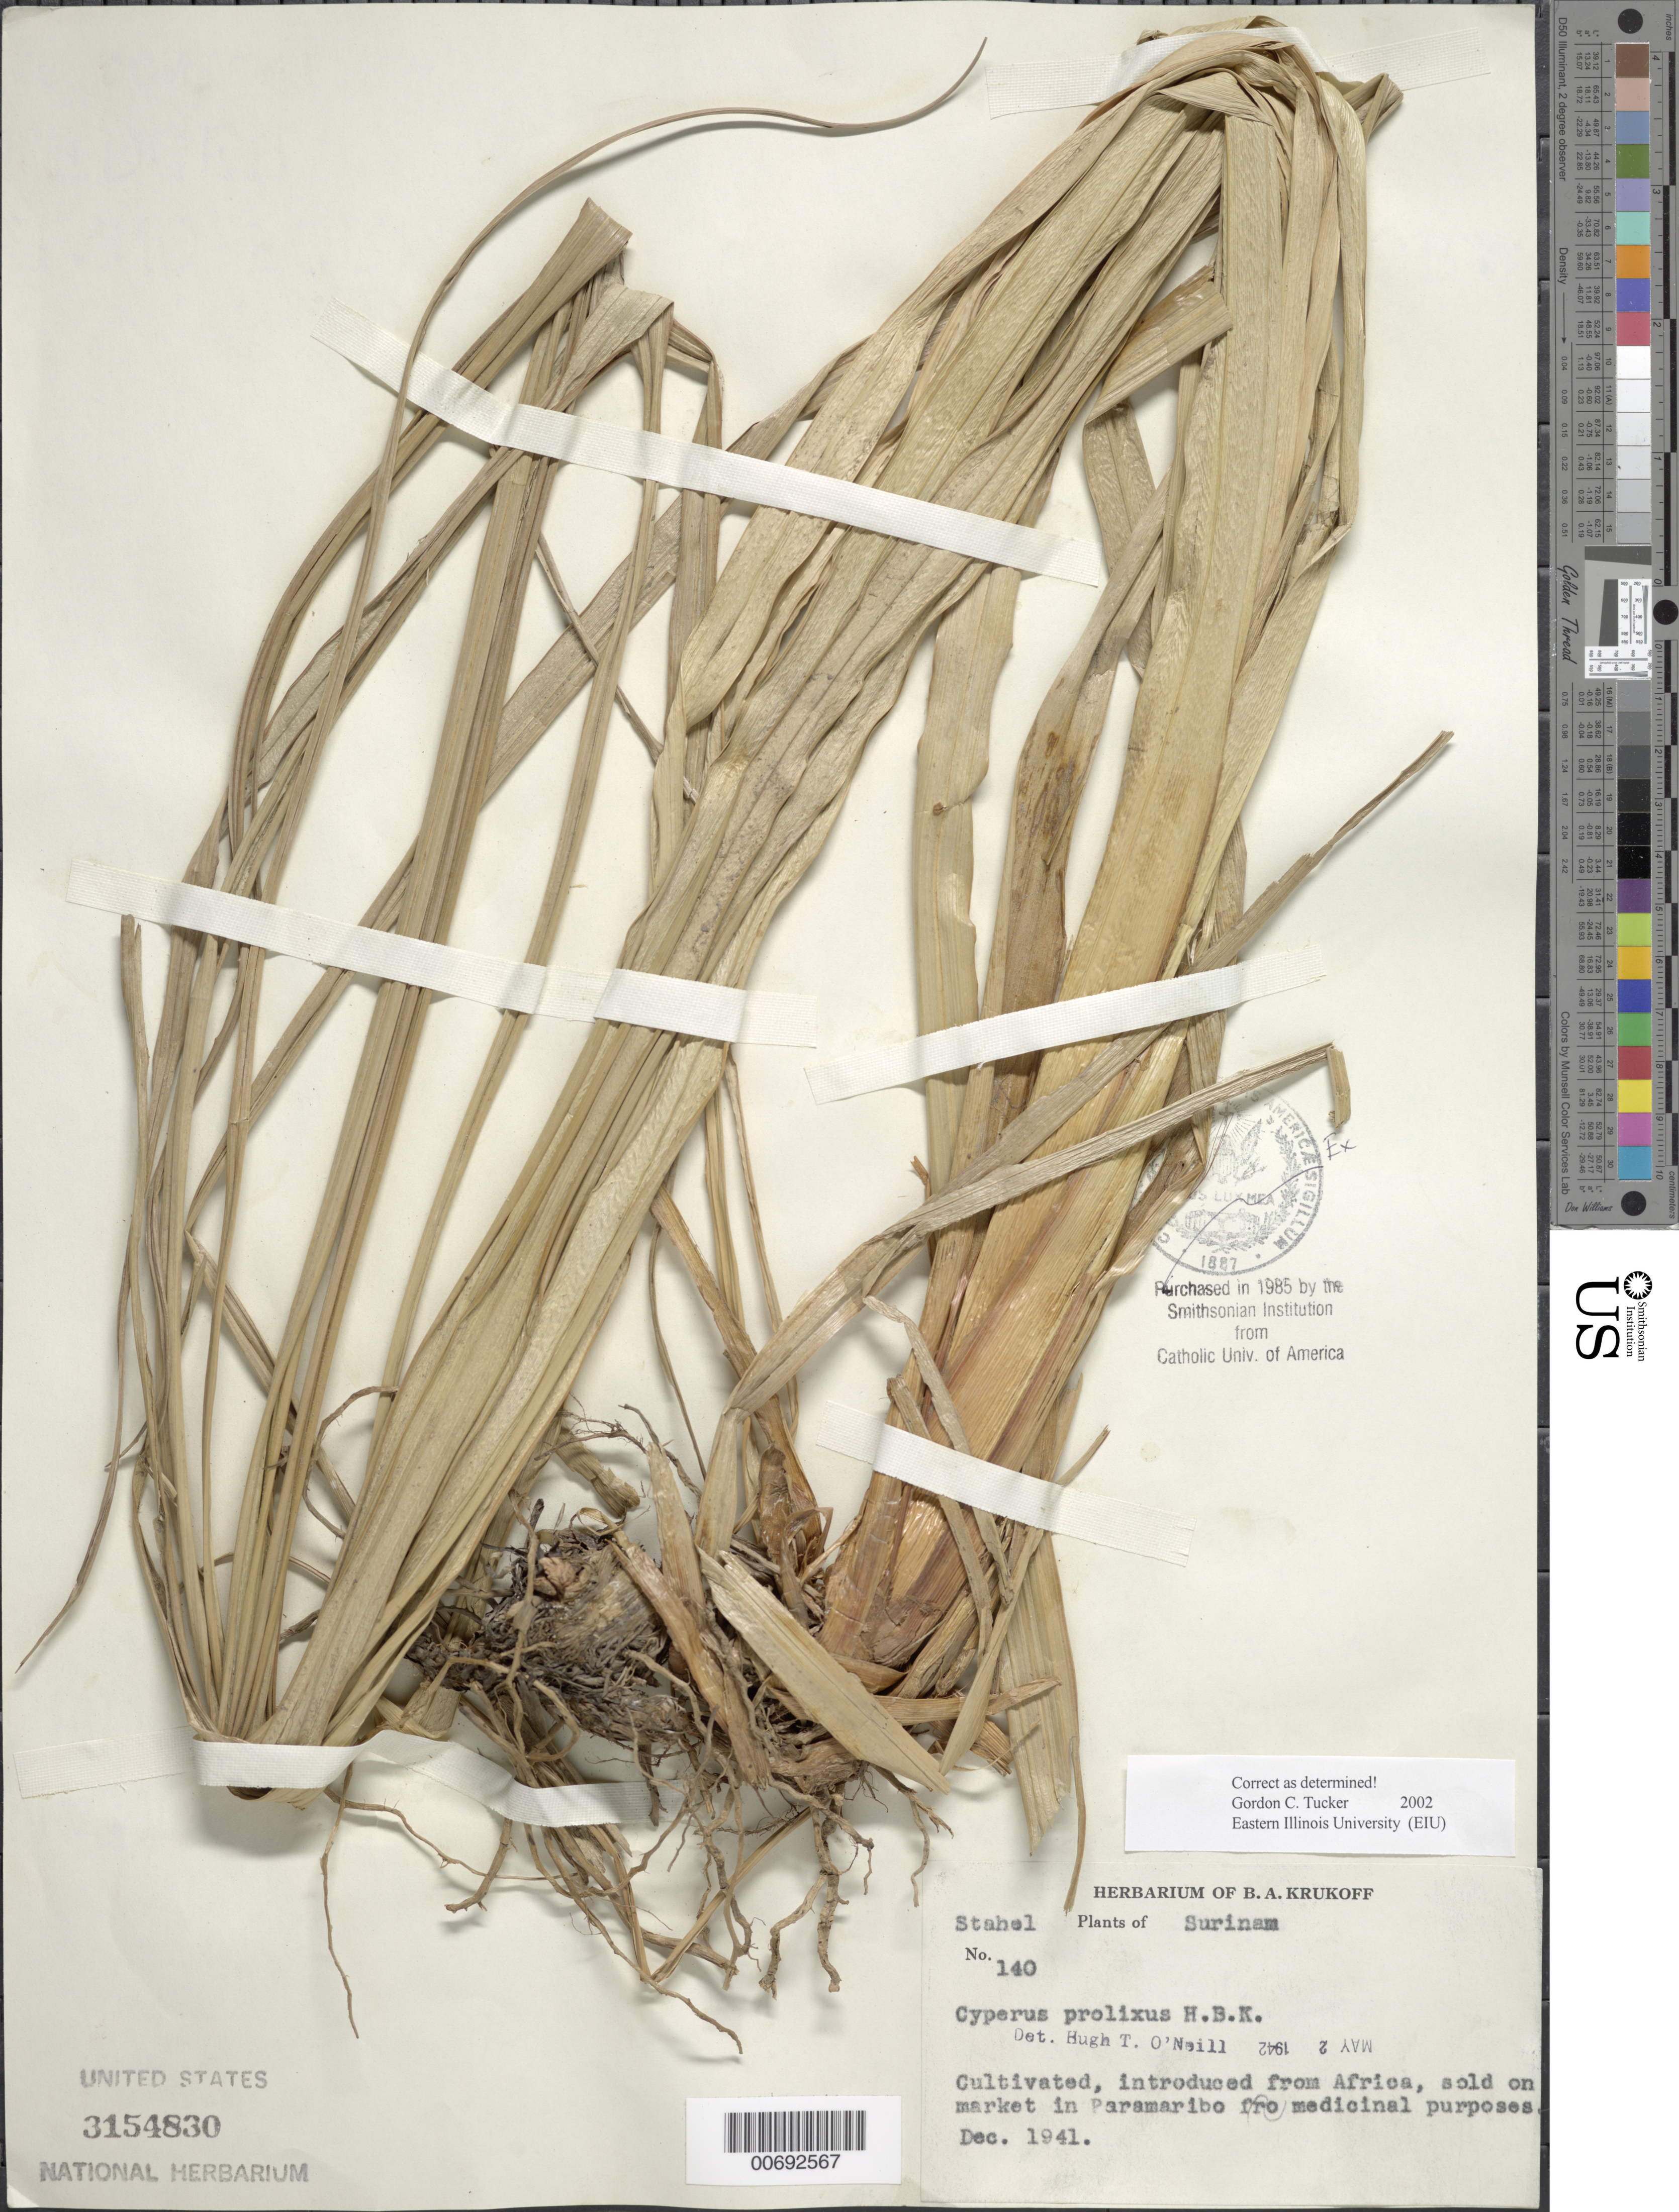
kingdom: Plantae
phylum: Tracheophyta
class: Liliopsida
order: Poales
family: Cyperaceae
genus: Cyperus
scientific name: Cyperus prolixus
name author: Kunth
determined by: O'Neill, Hugh T.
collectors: G. Stahel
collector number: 140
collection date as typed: Dec-41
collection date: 1941-12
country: Suriname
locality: Paramaribo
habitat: Cultivated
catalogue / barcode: US 3154830